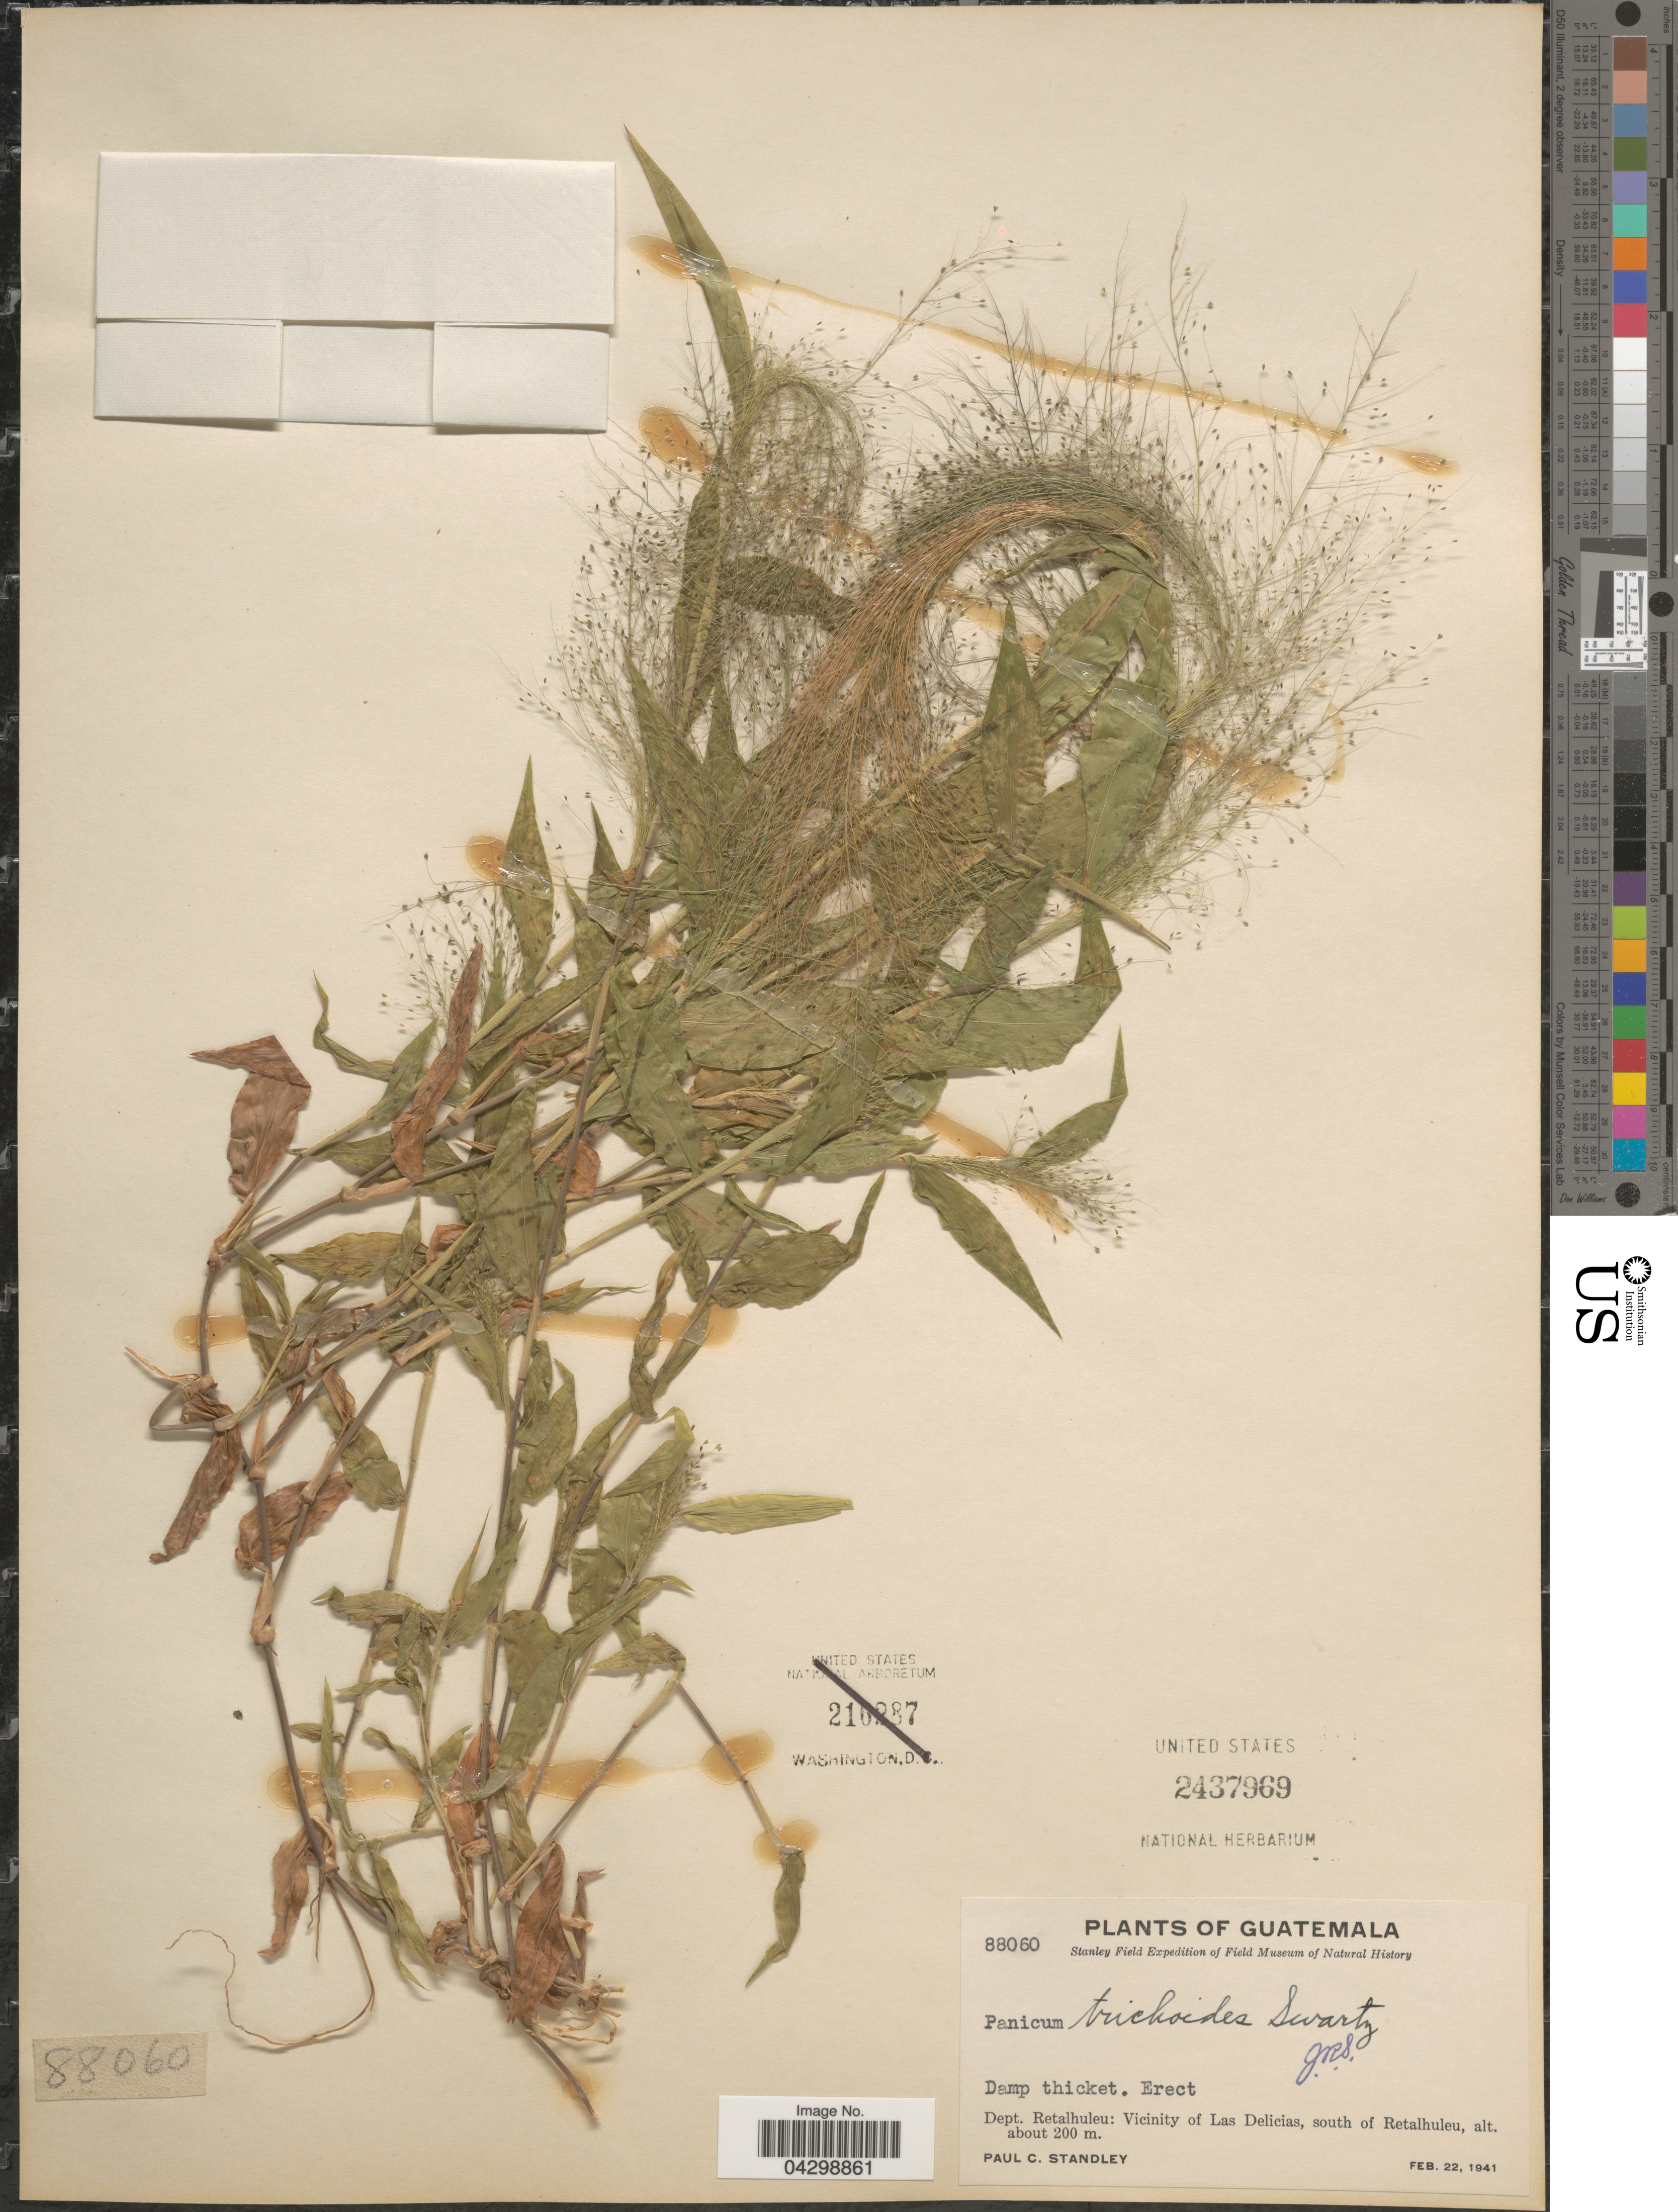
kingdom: Plantae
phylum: Tracheophyta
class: Liliopsida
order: Poales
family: Poaceae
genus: Panicum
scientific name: Panicum trichoides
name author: Sw.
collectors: P. C. Standley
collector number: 88060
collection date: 1941-02-22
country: Guatemala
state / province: Retalhuleu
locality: Stanley Field Expedition. Dept. Retalhuleu: Vicinity of Las Delicias, south of Retalhuleu.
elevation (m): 200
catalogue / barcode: US 2437969